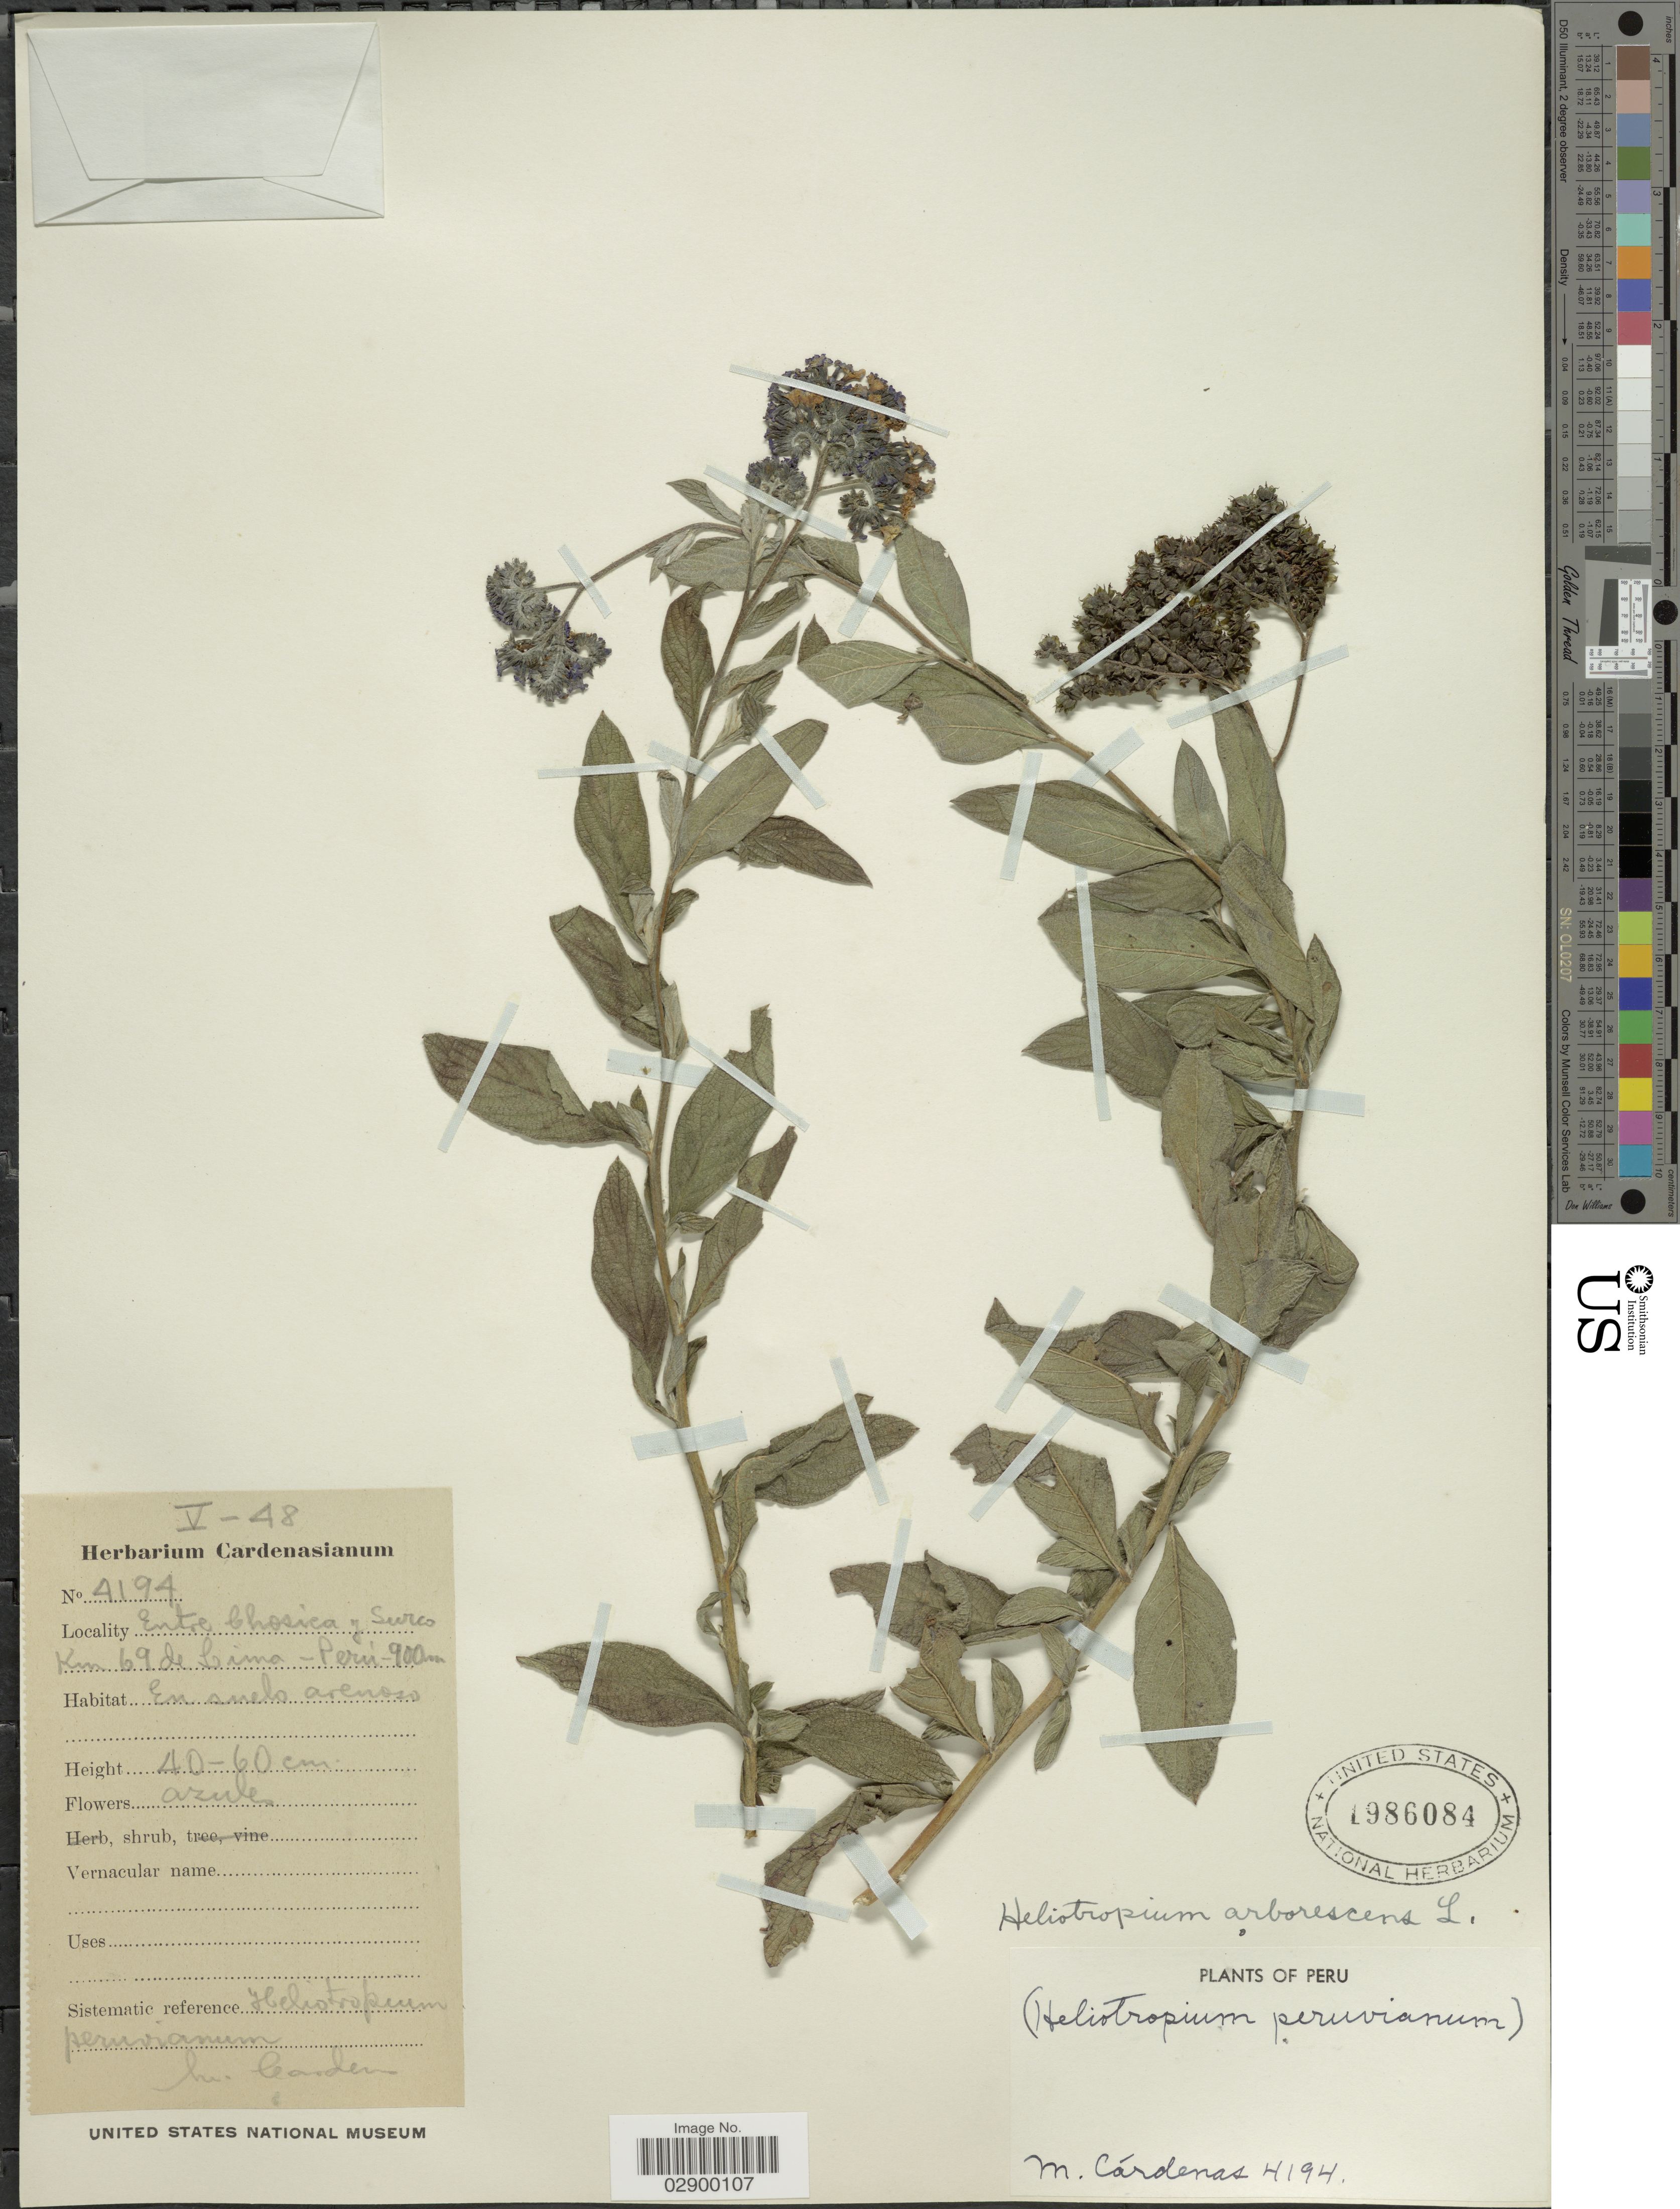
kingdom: Plantae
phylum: Tracheophyta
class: Magnoliopsida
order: Boraginales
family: Heliotropiaceae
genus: Heliotropium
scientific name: Heliotropium arborescens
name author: L.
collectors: M. Cárdenas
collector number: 4194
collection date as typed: Transcribed d/m/y: /5/48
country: Peru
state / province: Lima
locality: Entre Chosica y Surco. Km 69 de Lima.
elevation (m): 900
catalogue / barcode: US 1986084